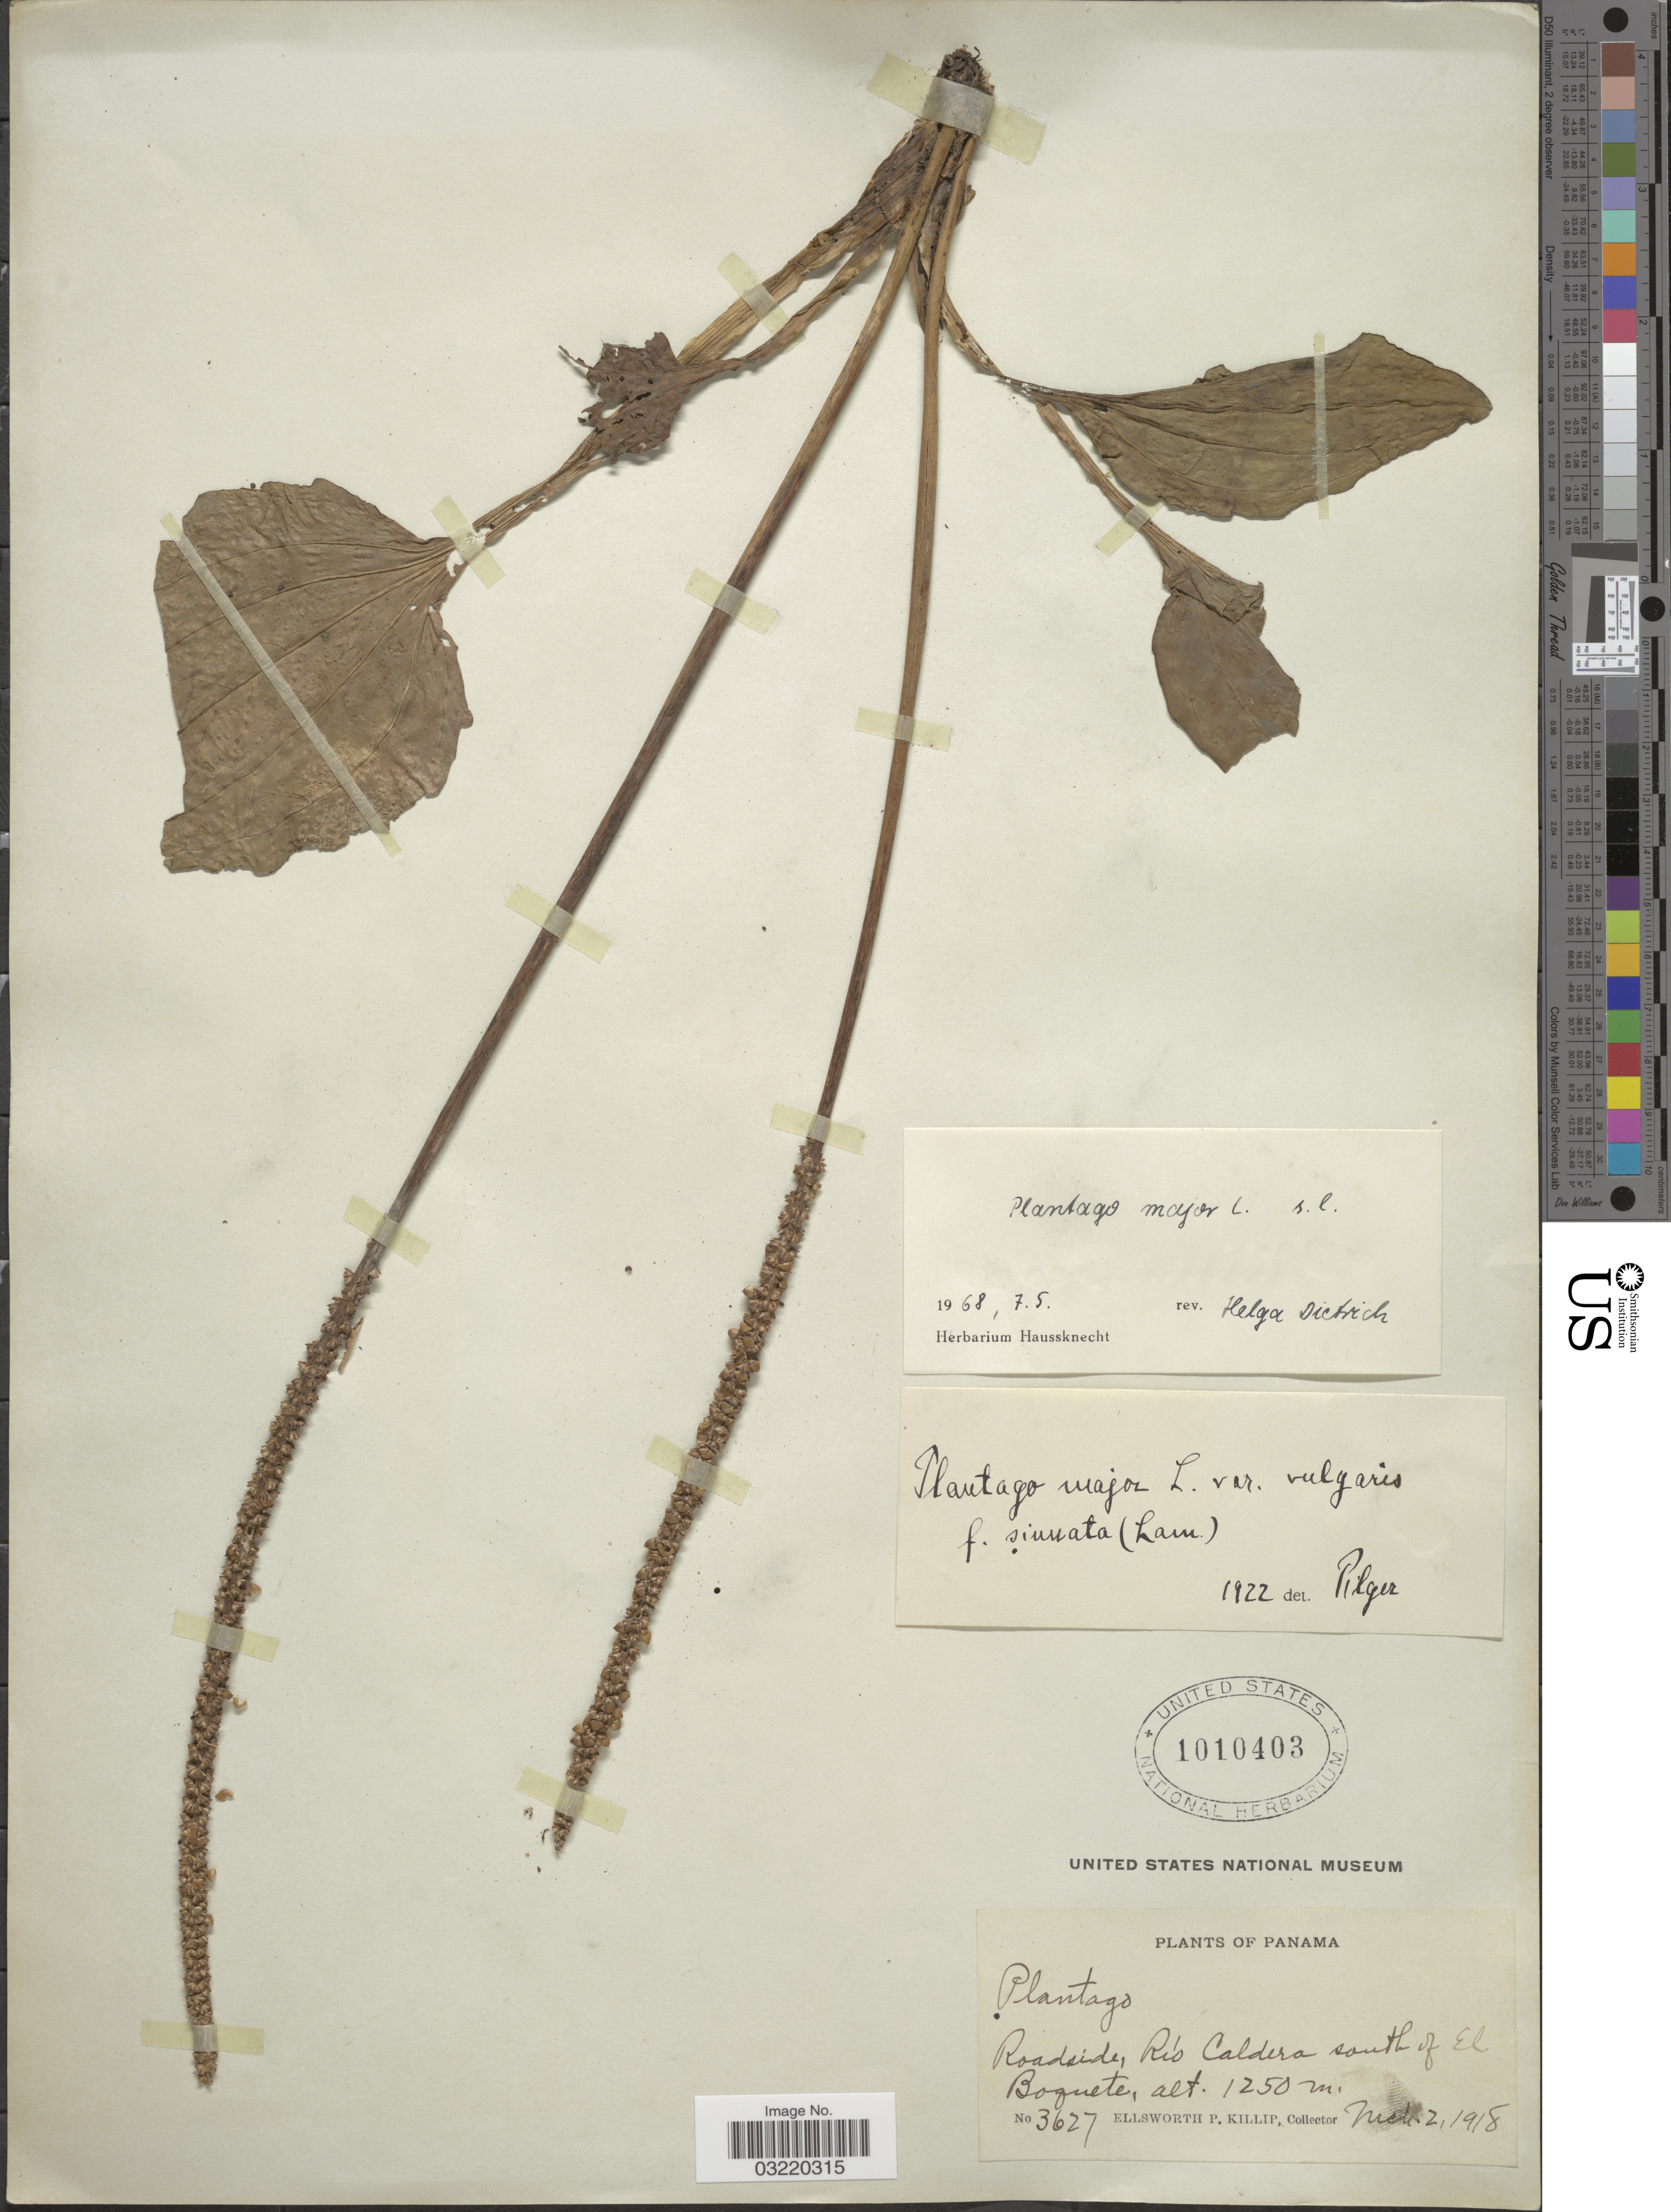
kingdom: Plantae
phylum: Tracheophyta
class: Magnoliopsida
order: Lamiales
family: Plantaginaceae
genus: Plantago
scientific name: Plantago major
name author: L.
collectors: E. P. Killip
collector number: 3627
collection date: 1918-03-02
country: Panama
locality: Roadside, Río Caldera south of El Boquete.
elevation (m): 1250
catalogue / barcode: US 1010403